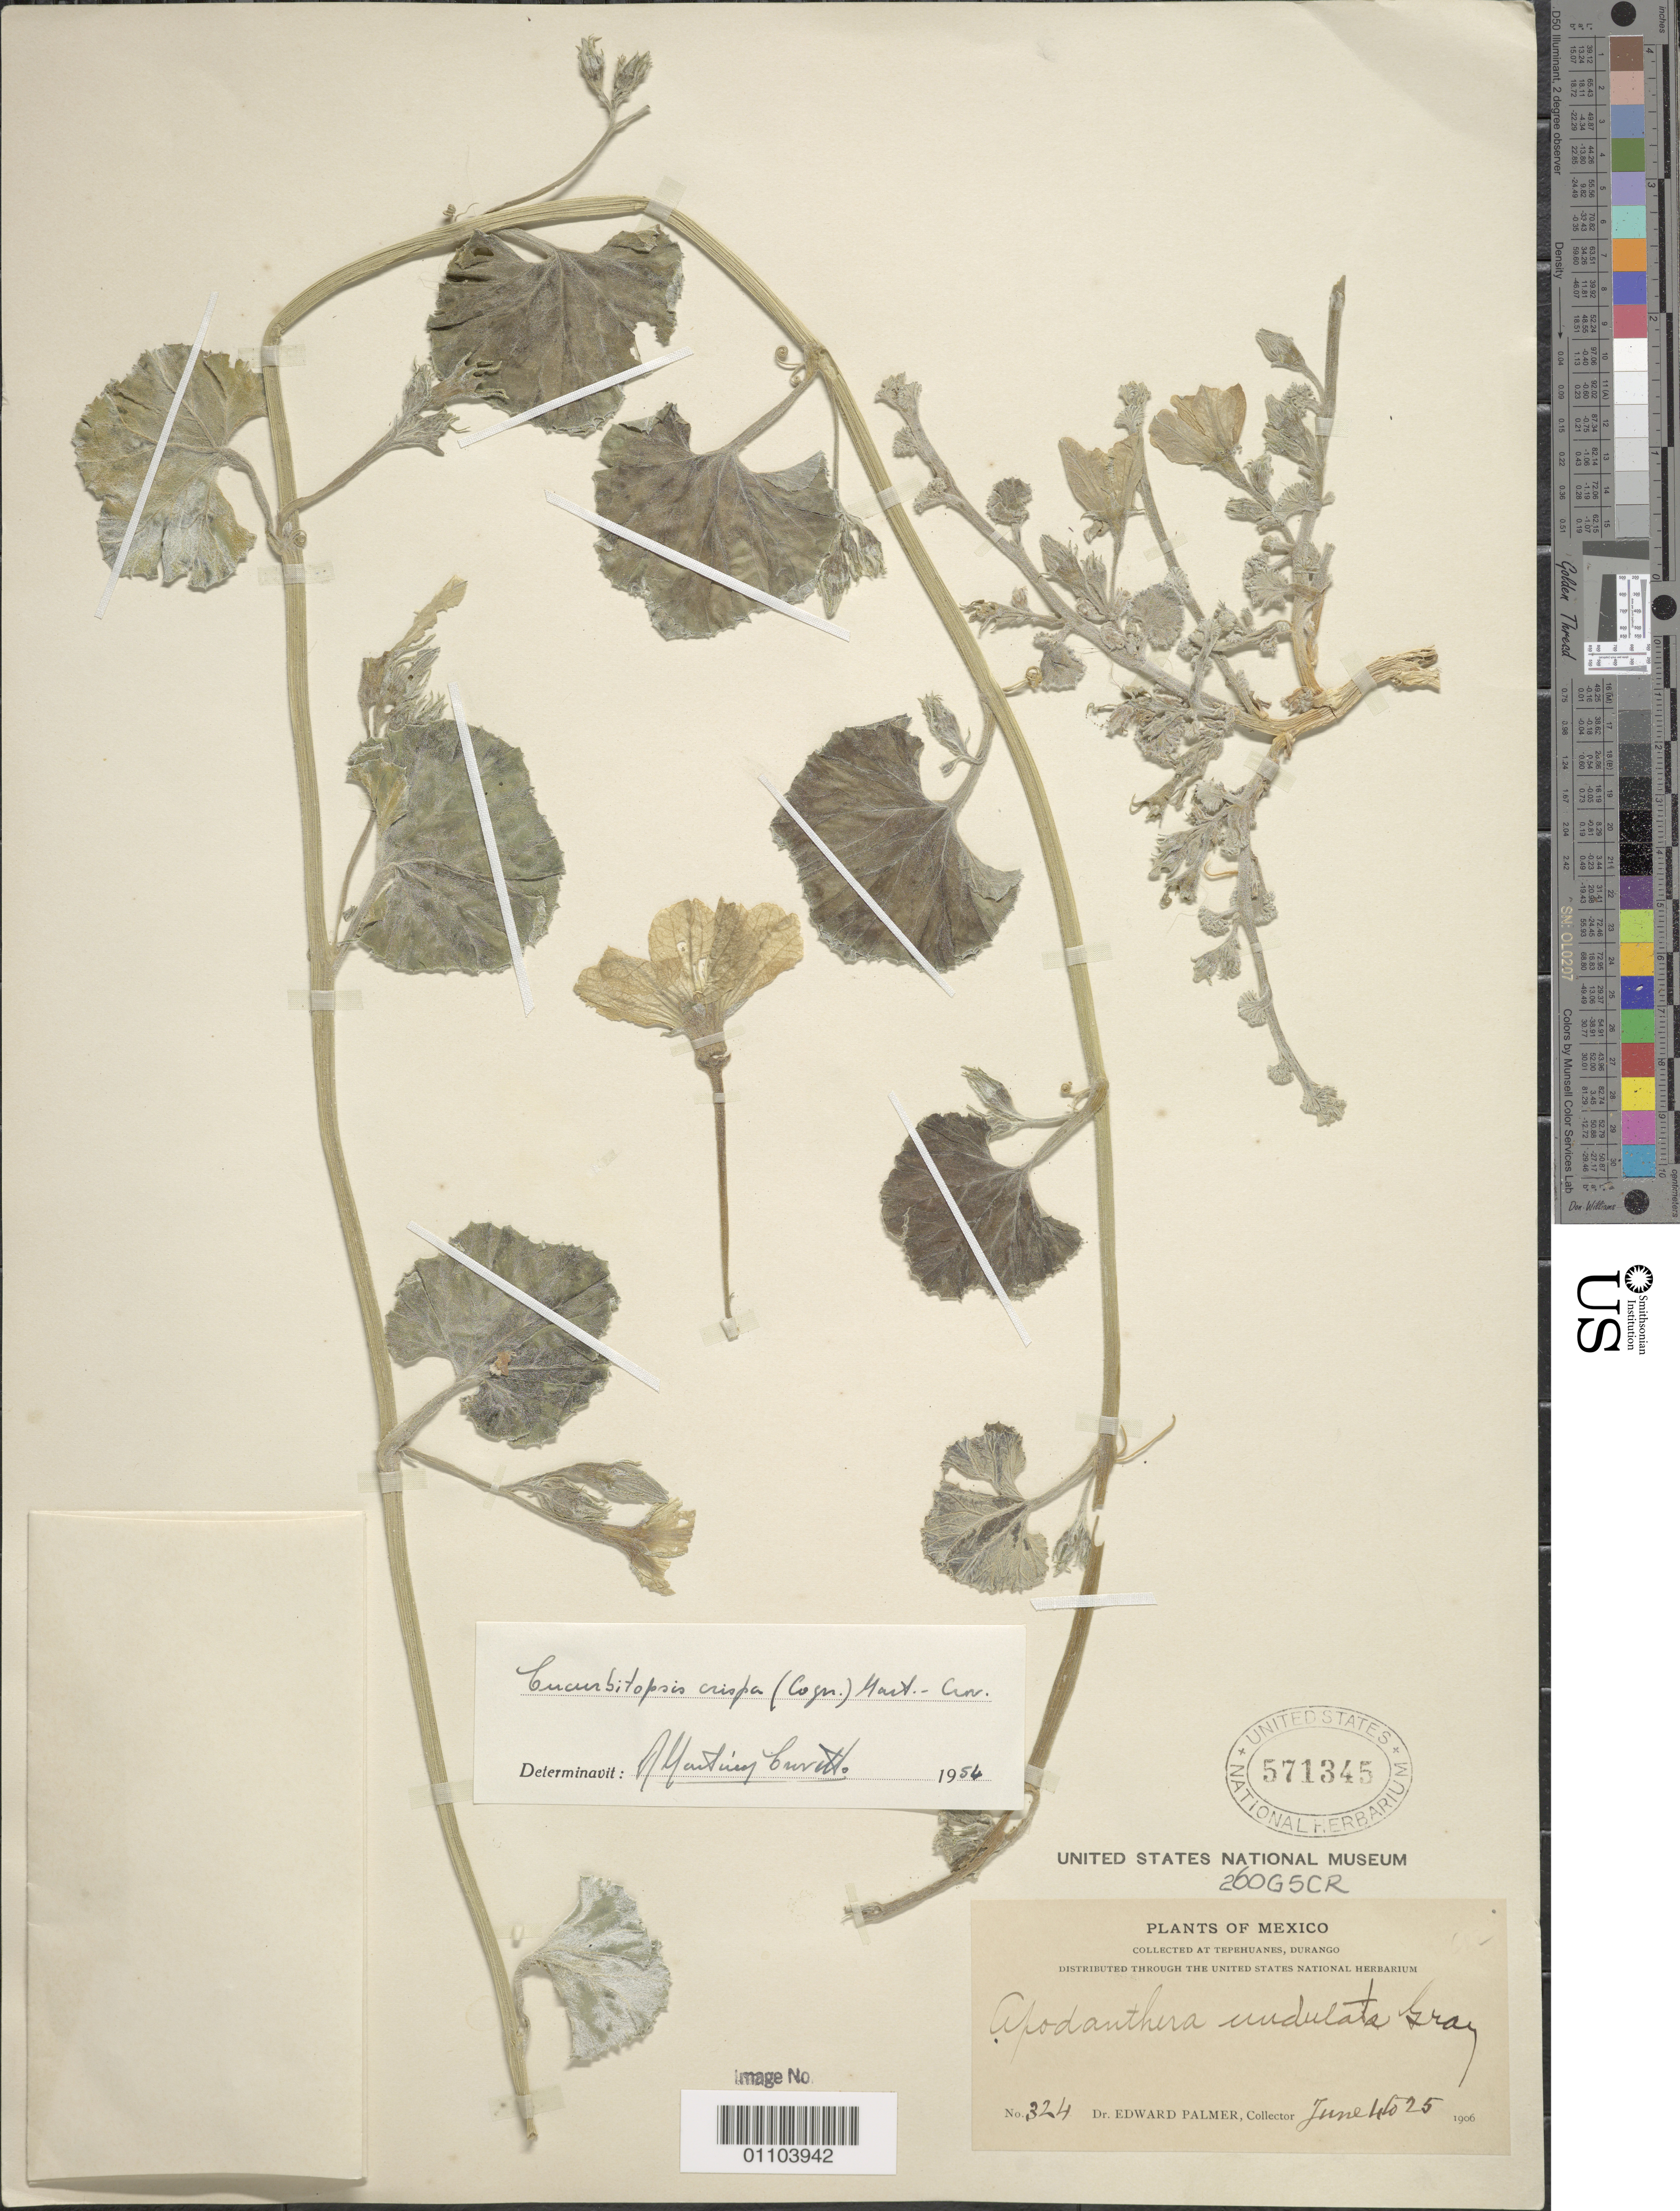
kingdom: Plantae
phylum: Tracheophyta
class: Magnoliopsida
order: Cucurbitales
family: Cucurbitaceae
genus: Apodanthera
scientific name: Apodanthera crispa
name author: Cogn.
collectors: E. Palmer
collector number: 324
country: Mexico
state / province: Durango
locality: Tepehuanes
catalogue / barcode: US 571345